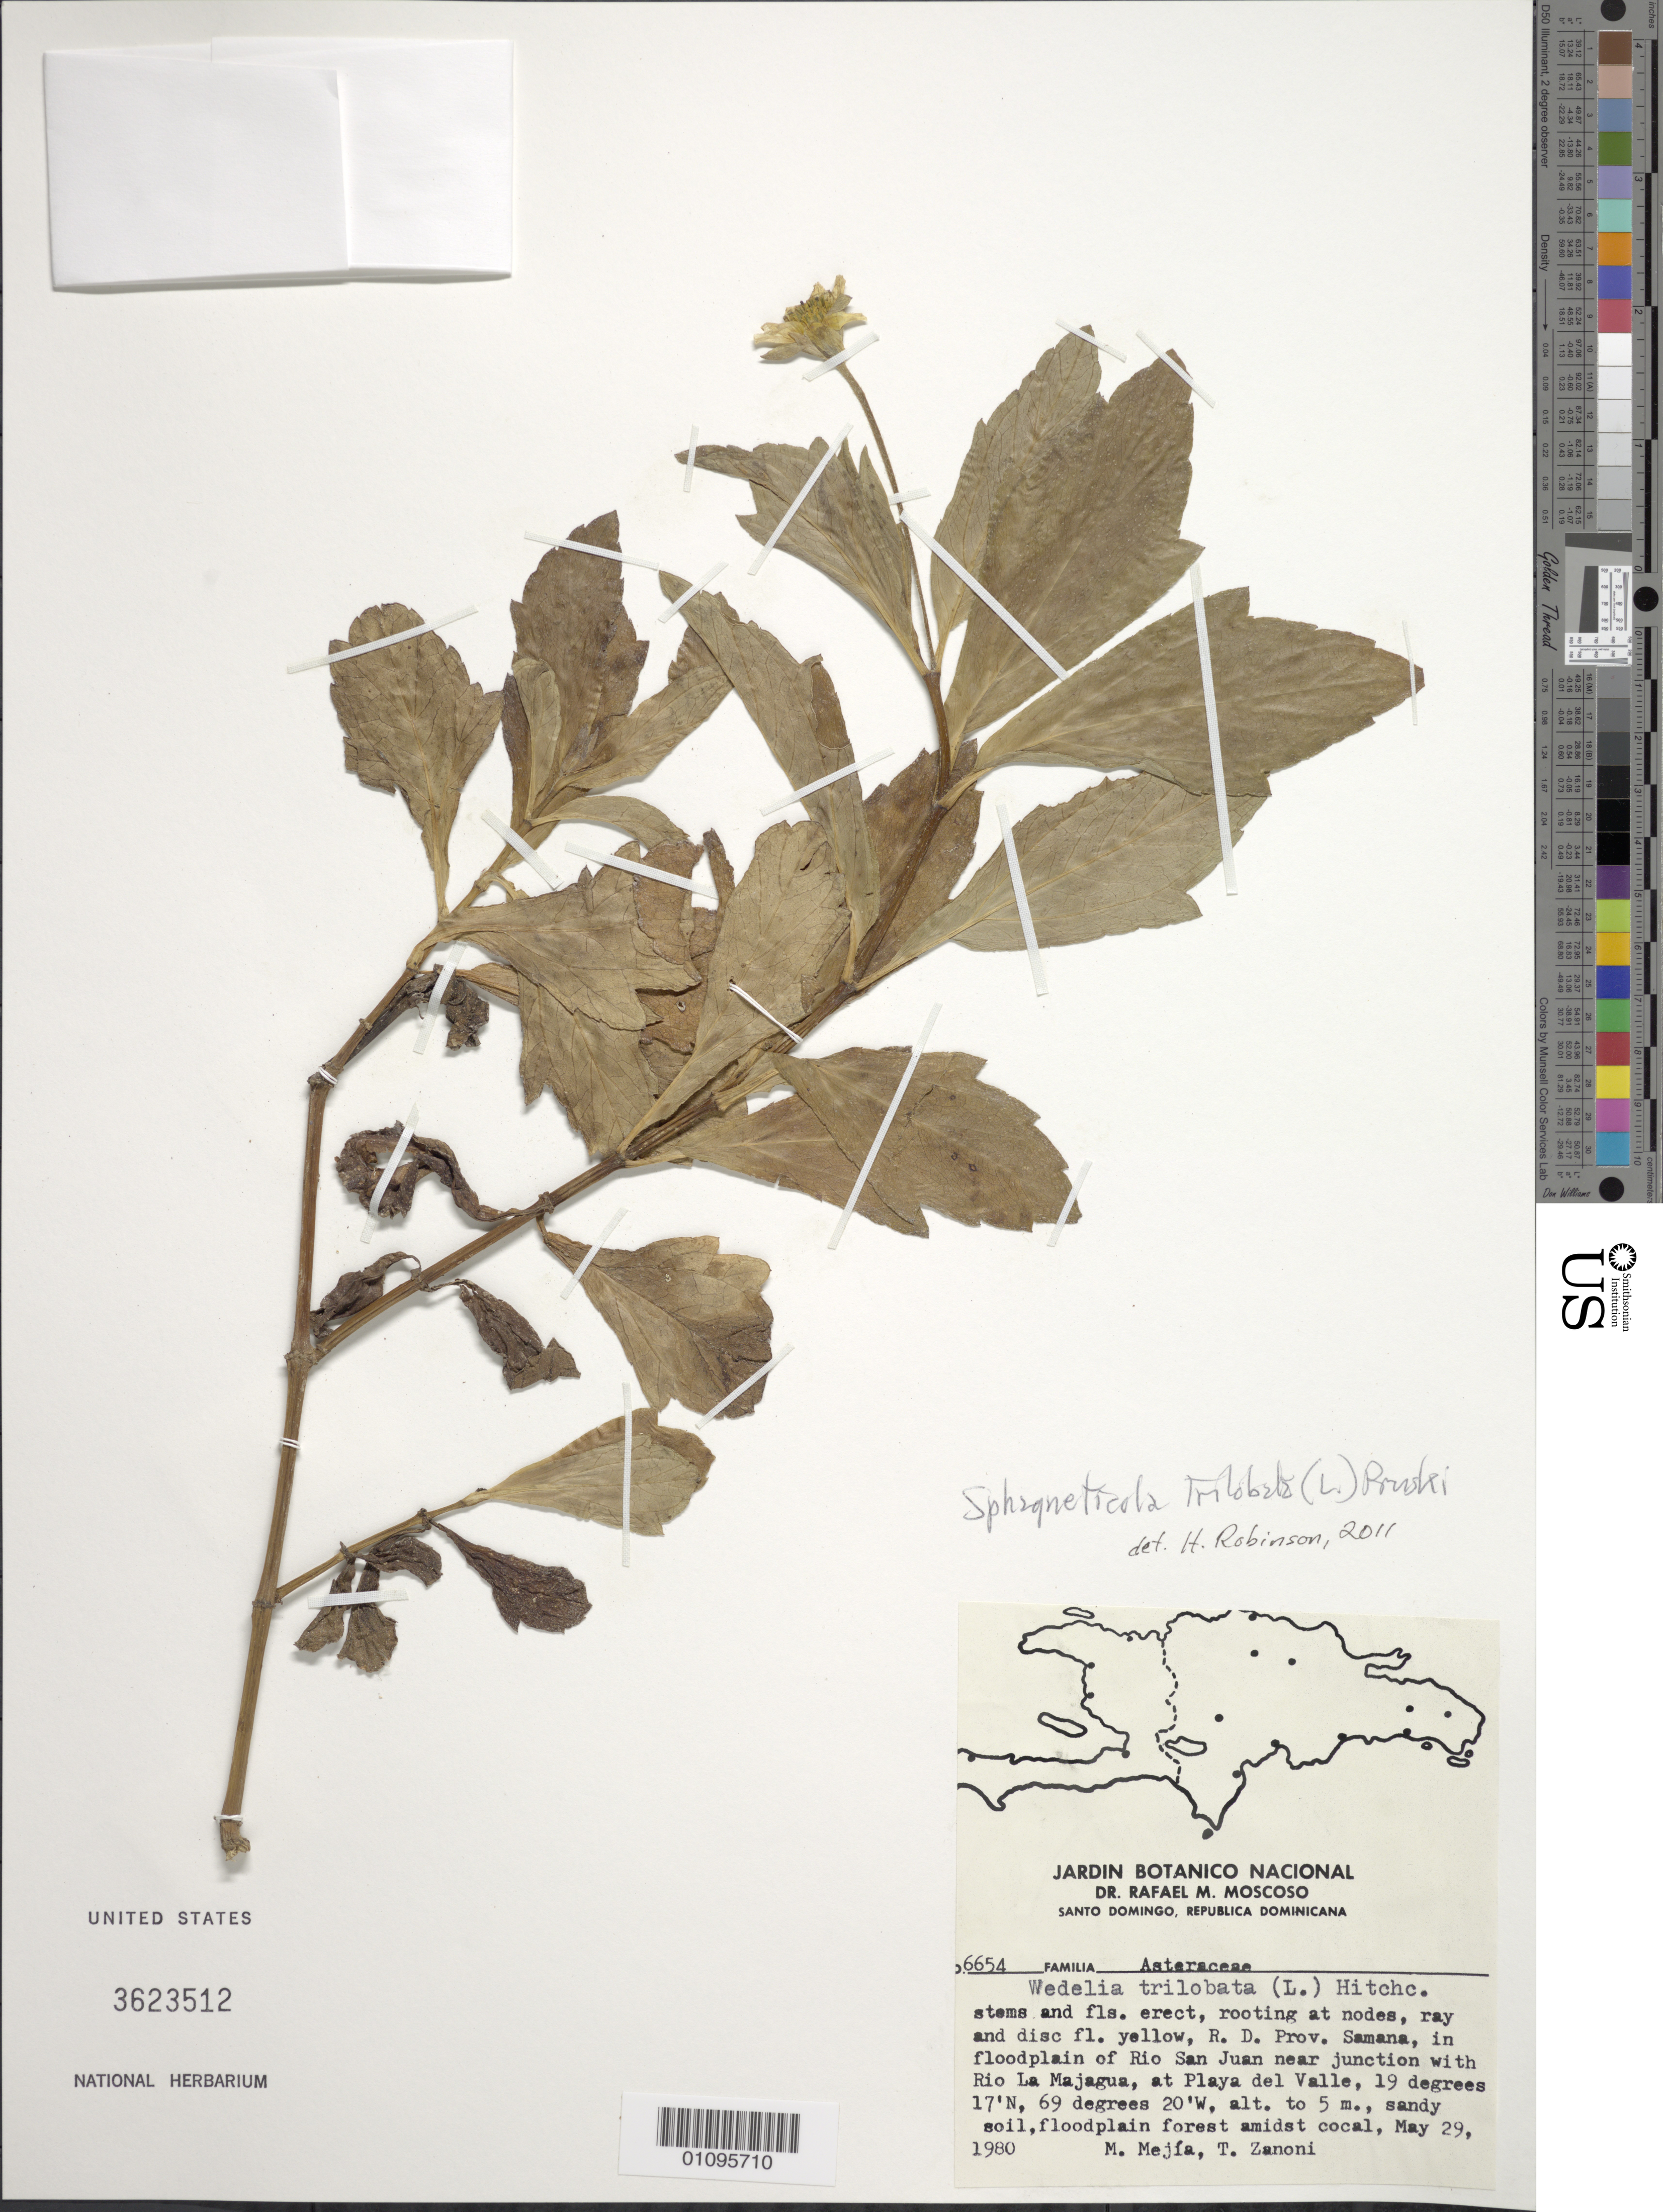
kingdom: Plantae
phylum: Tracheophyta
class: Magnoliopsida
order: Asterales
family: Asteraceae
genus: Sphagneticola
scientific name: Sphagneticola trilobata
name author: (L.) Pruski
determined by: Robinson, Harold E., (US)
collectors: M. Mejia & T. A. Zanoni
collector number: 6654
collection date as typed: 29 May 1980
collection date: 1980-05-29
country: Dominican Republic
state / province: Samana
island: Hispaniola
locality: Rio San Juan floodplain, near junction with Rio La Majagua, at Playa del Valle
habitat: Sandy soil, floodplain forest amidst cocal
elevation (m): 0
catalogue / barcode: US 3623512